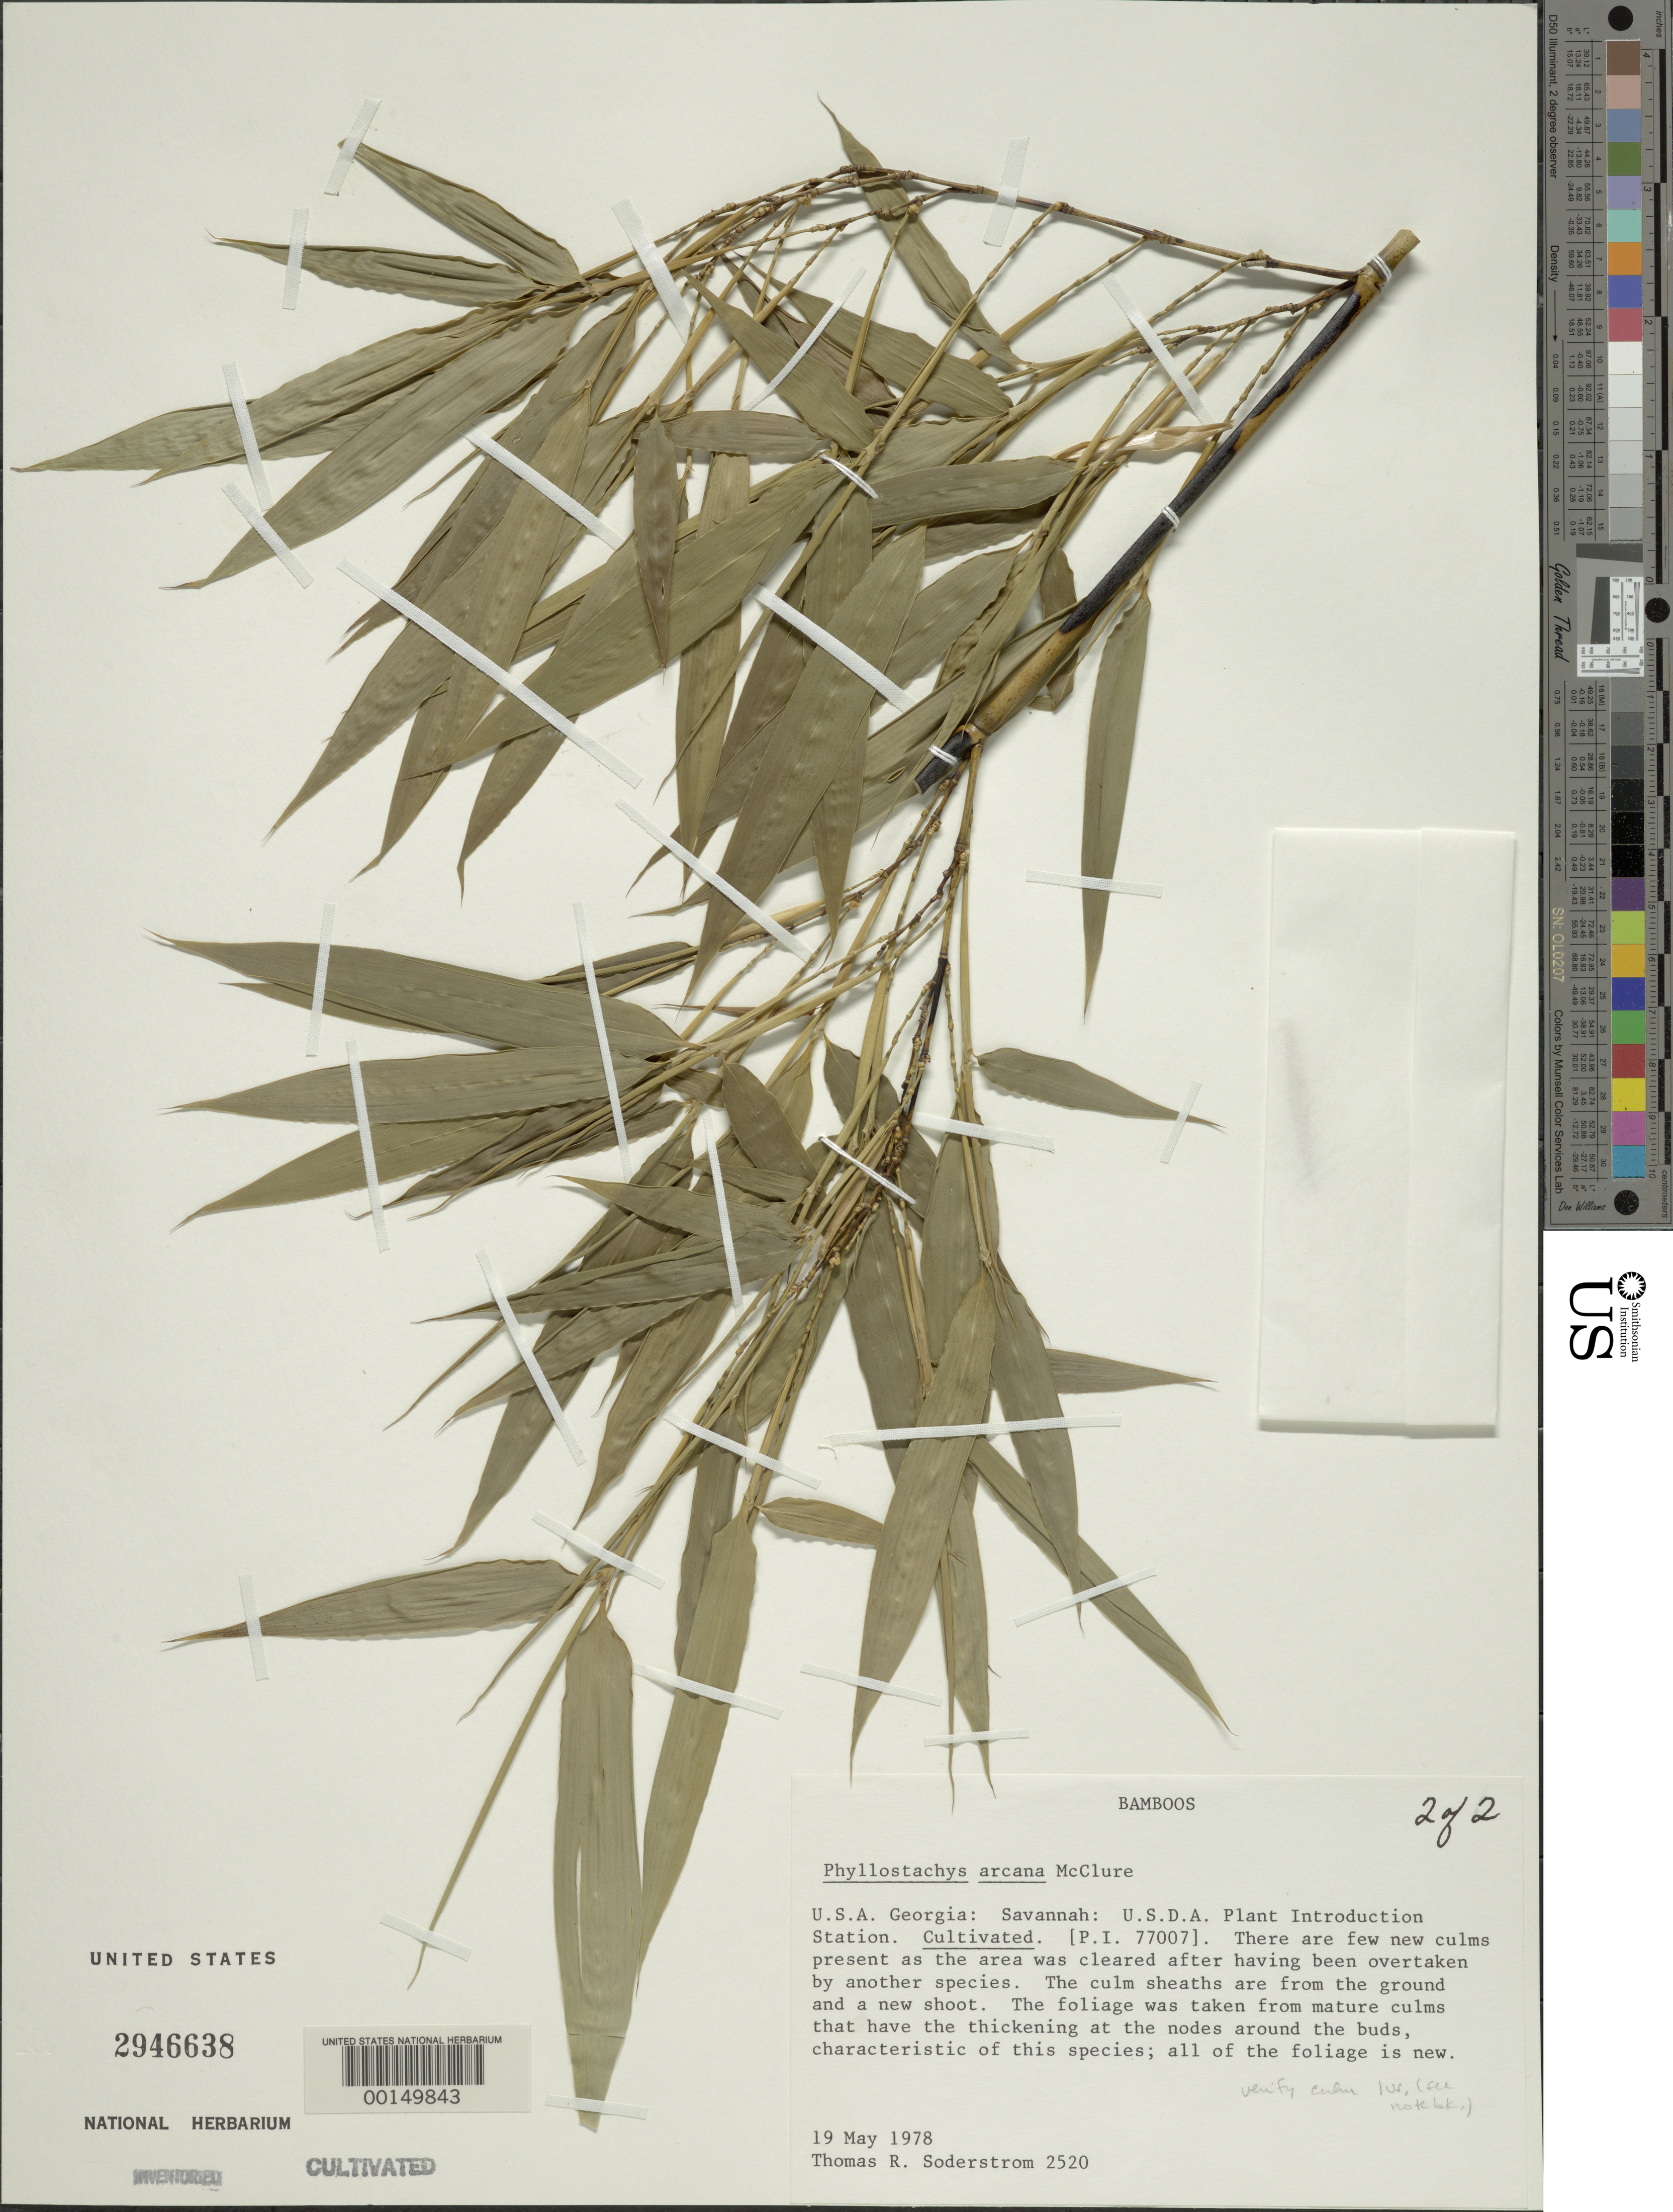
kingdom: Plantae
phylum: Tracheophyta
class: Liliopsida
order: Poales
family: Poaceae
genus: Phyllostachys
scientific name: Phyllostachys arcana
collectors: T. R. Soderstrom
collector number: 2520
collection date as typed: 19 May 1978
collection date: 1978-05-19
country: United States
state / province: Georgia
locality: Savannah, barbour lathrop plant intro. garden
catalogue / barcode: US 2946638